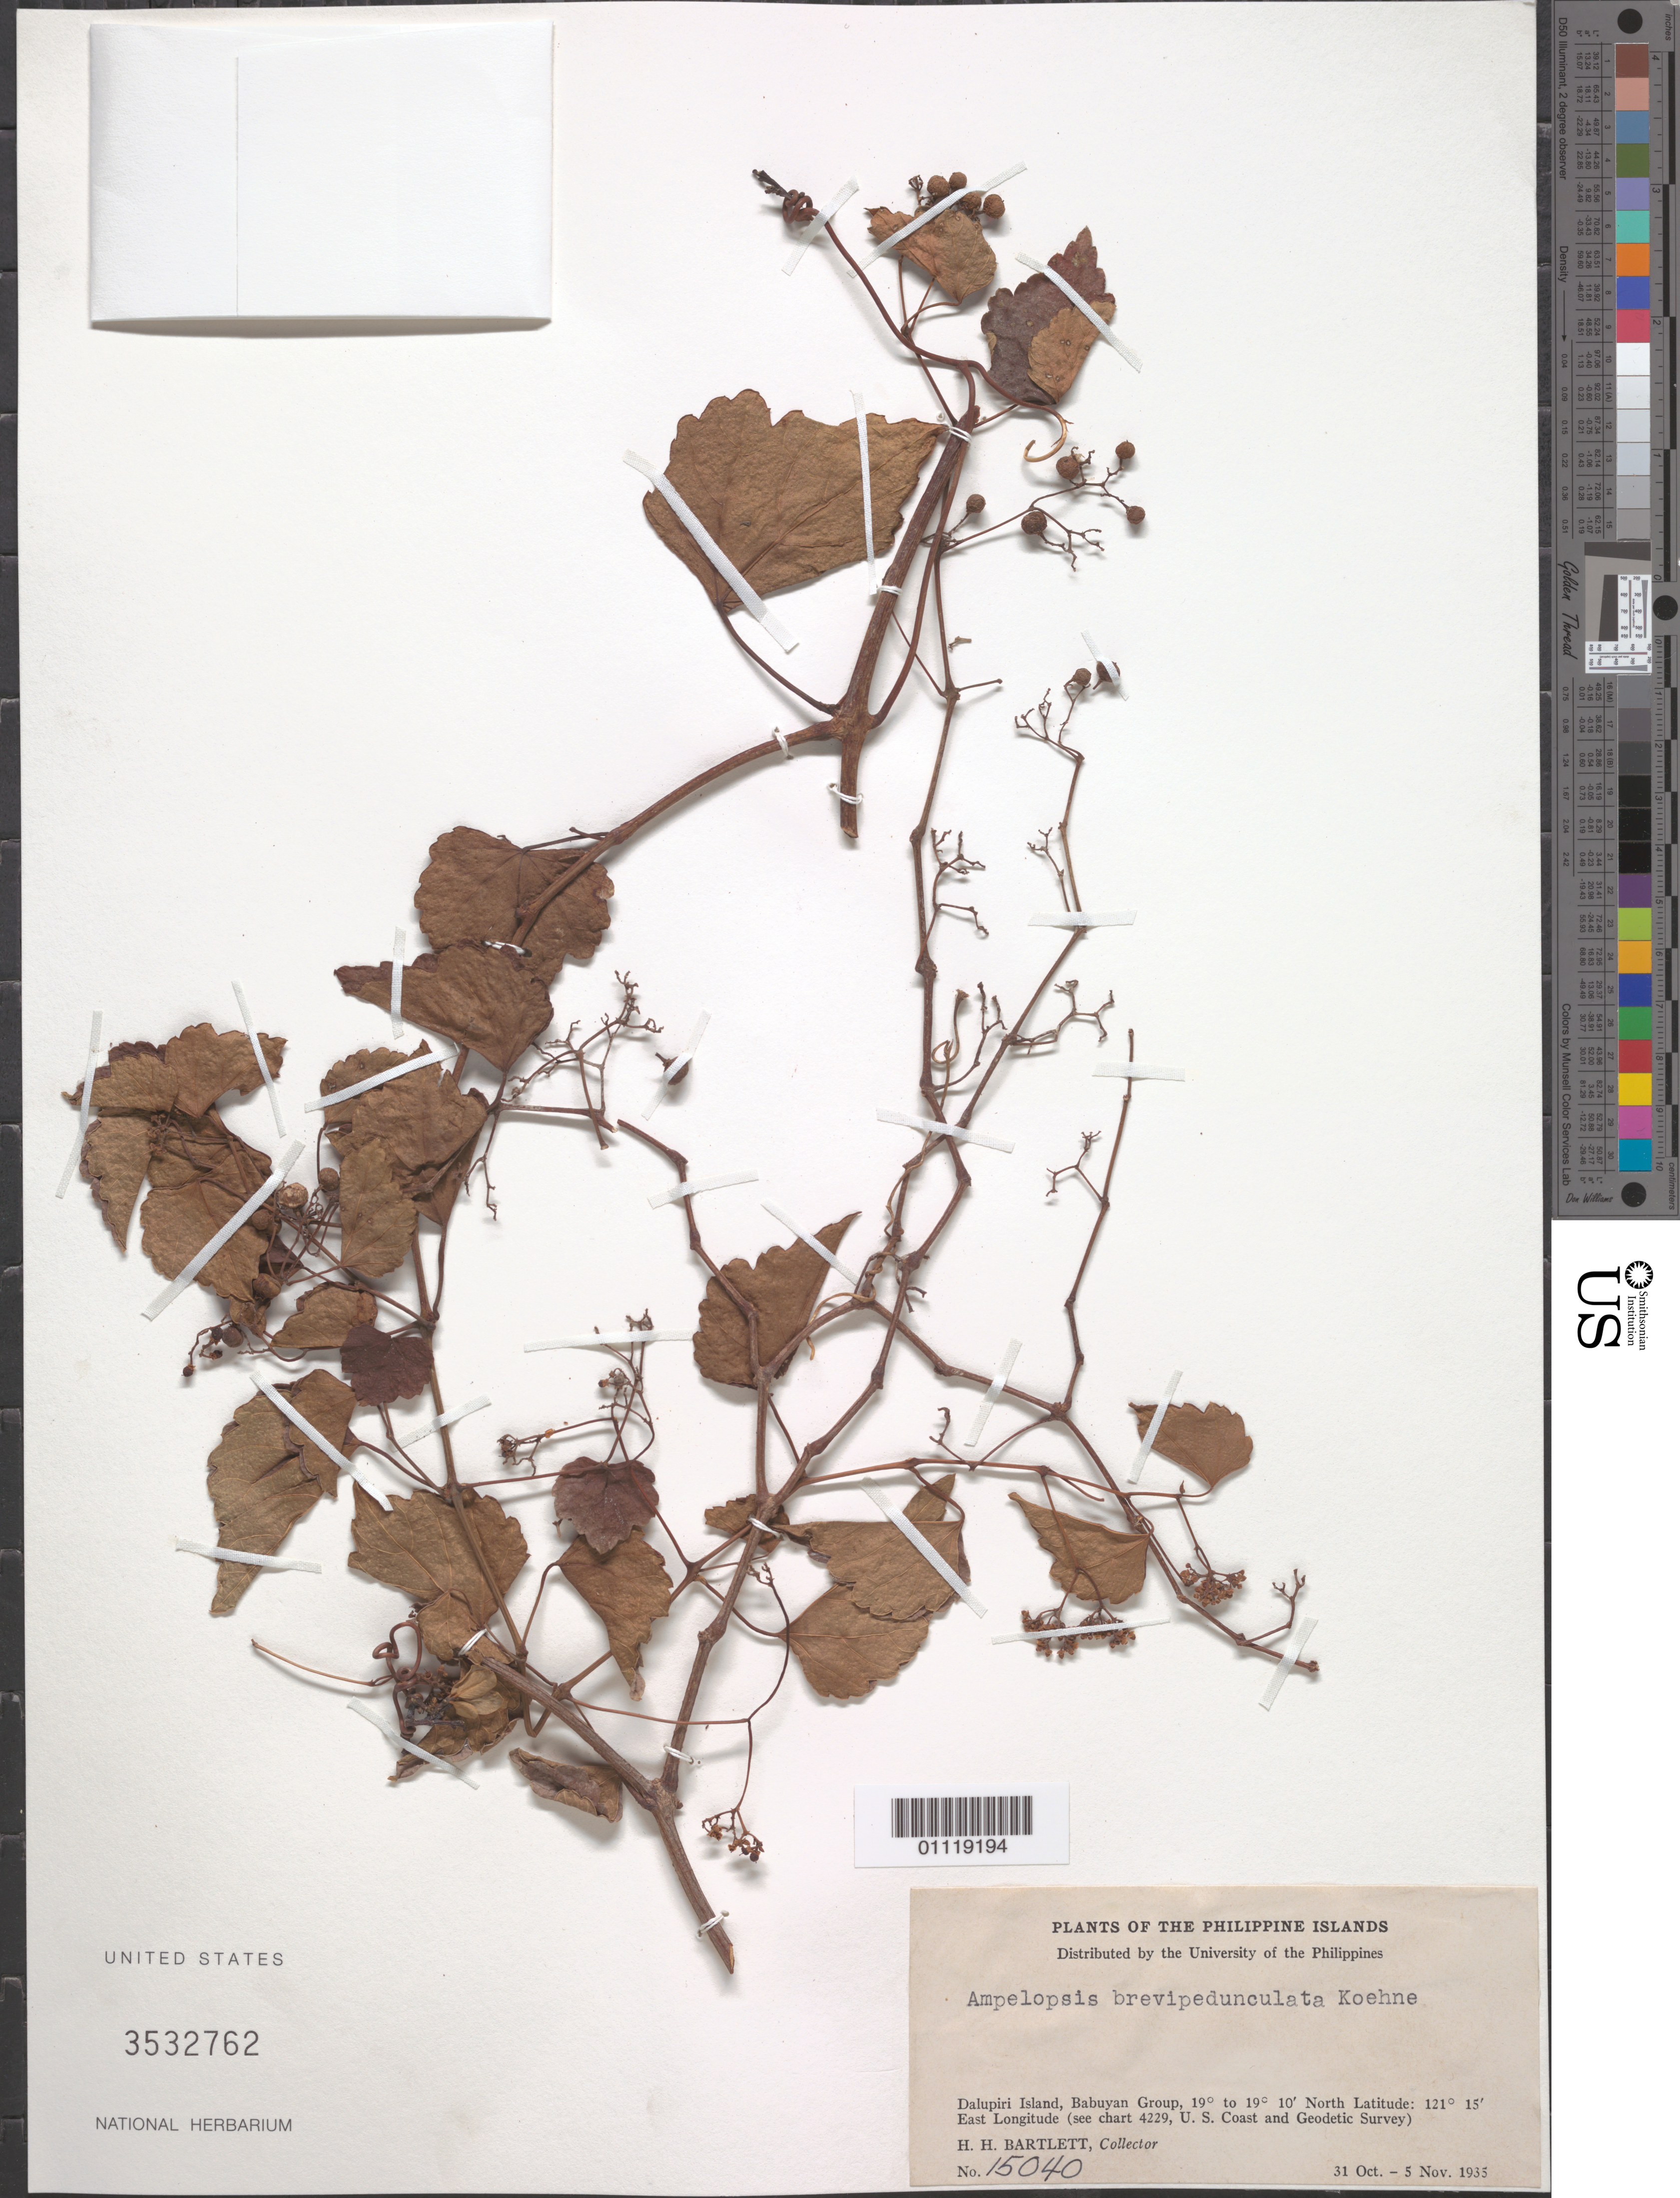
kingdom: Plantae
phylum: Tracheophyta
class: Magnoliopsida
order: Vitales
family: Vitaceae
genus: Ampelopsis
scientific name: Ampelopsis brevipedunculata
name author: (Maxim.) Trautv.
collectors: H. H. Bartlett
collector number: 15040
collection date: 1935-10-31/1935-11-05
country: Philippines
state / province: Cagayan Valley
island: Dalupiri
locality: Cagayan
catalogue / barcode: US 3532762